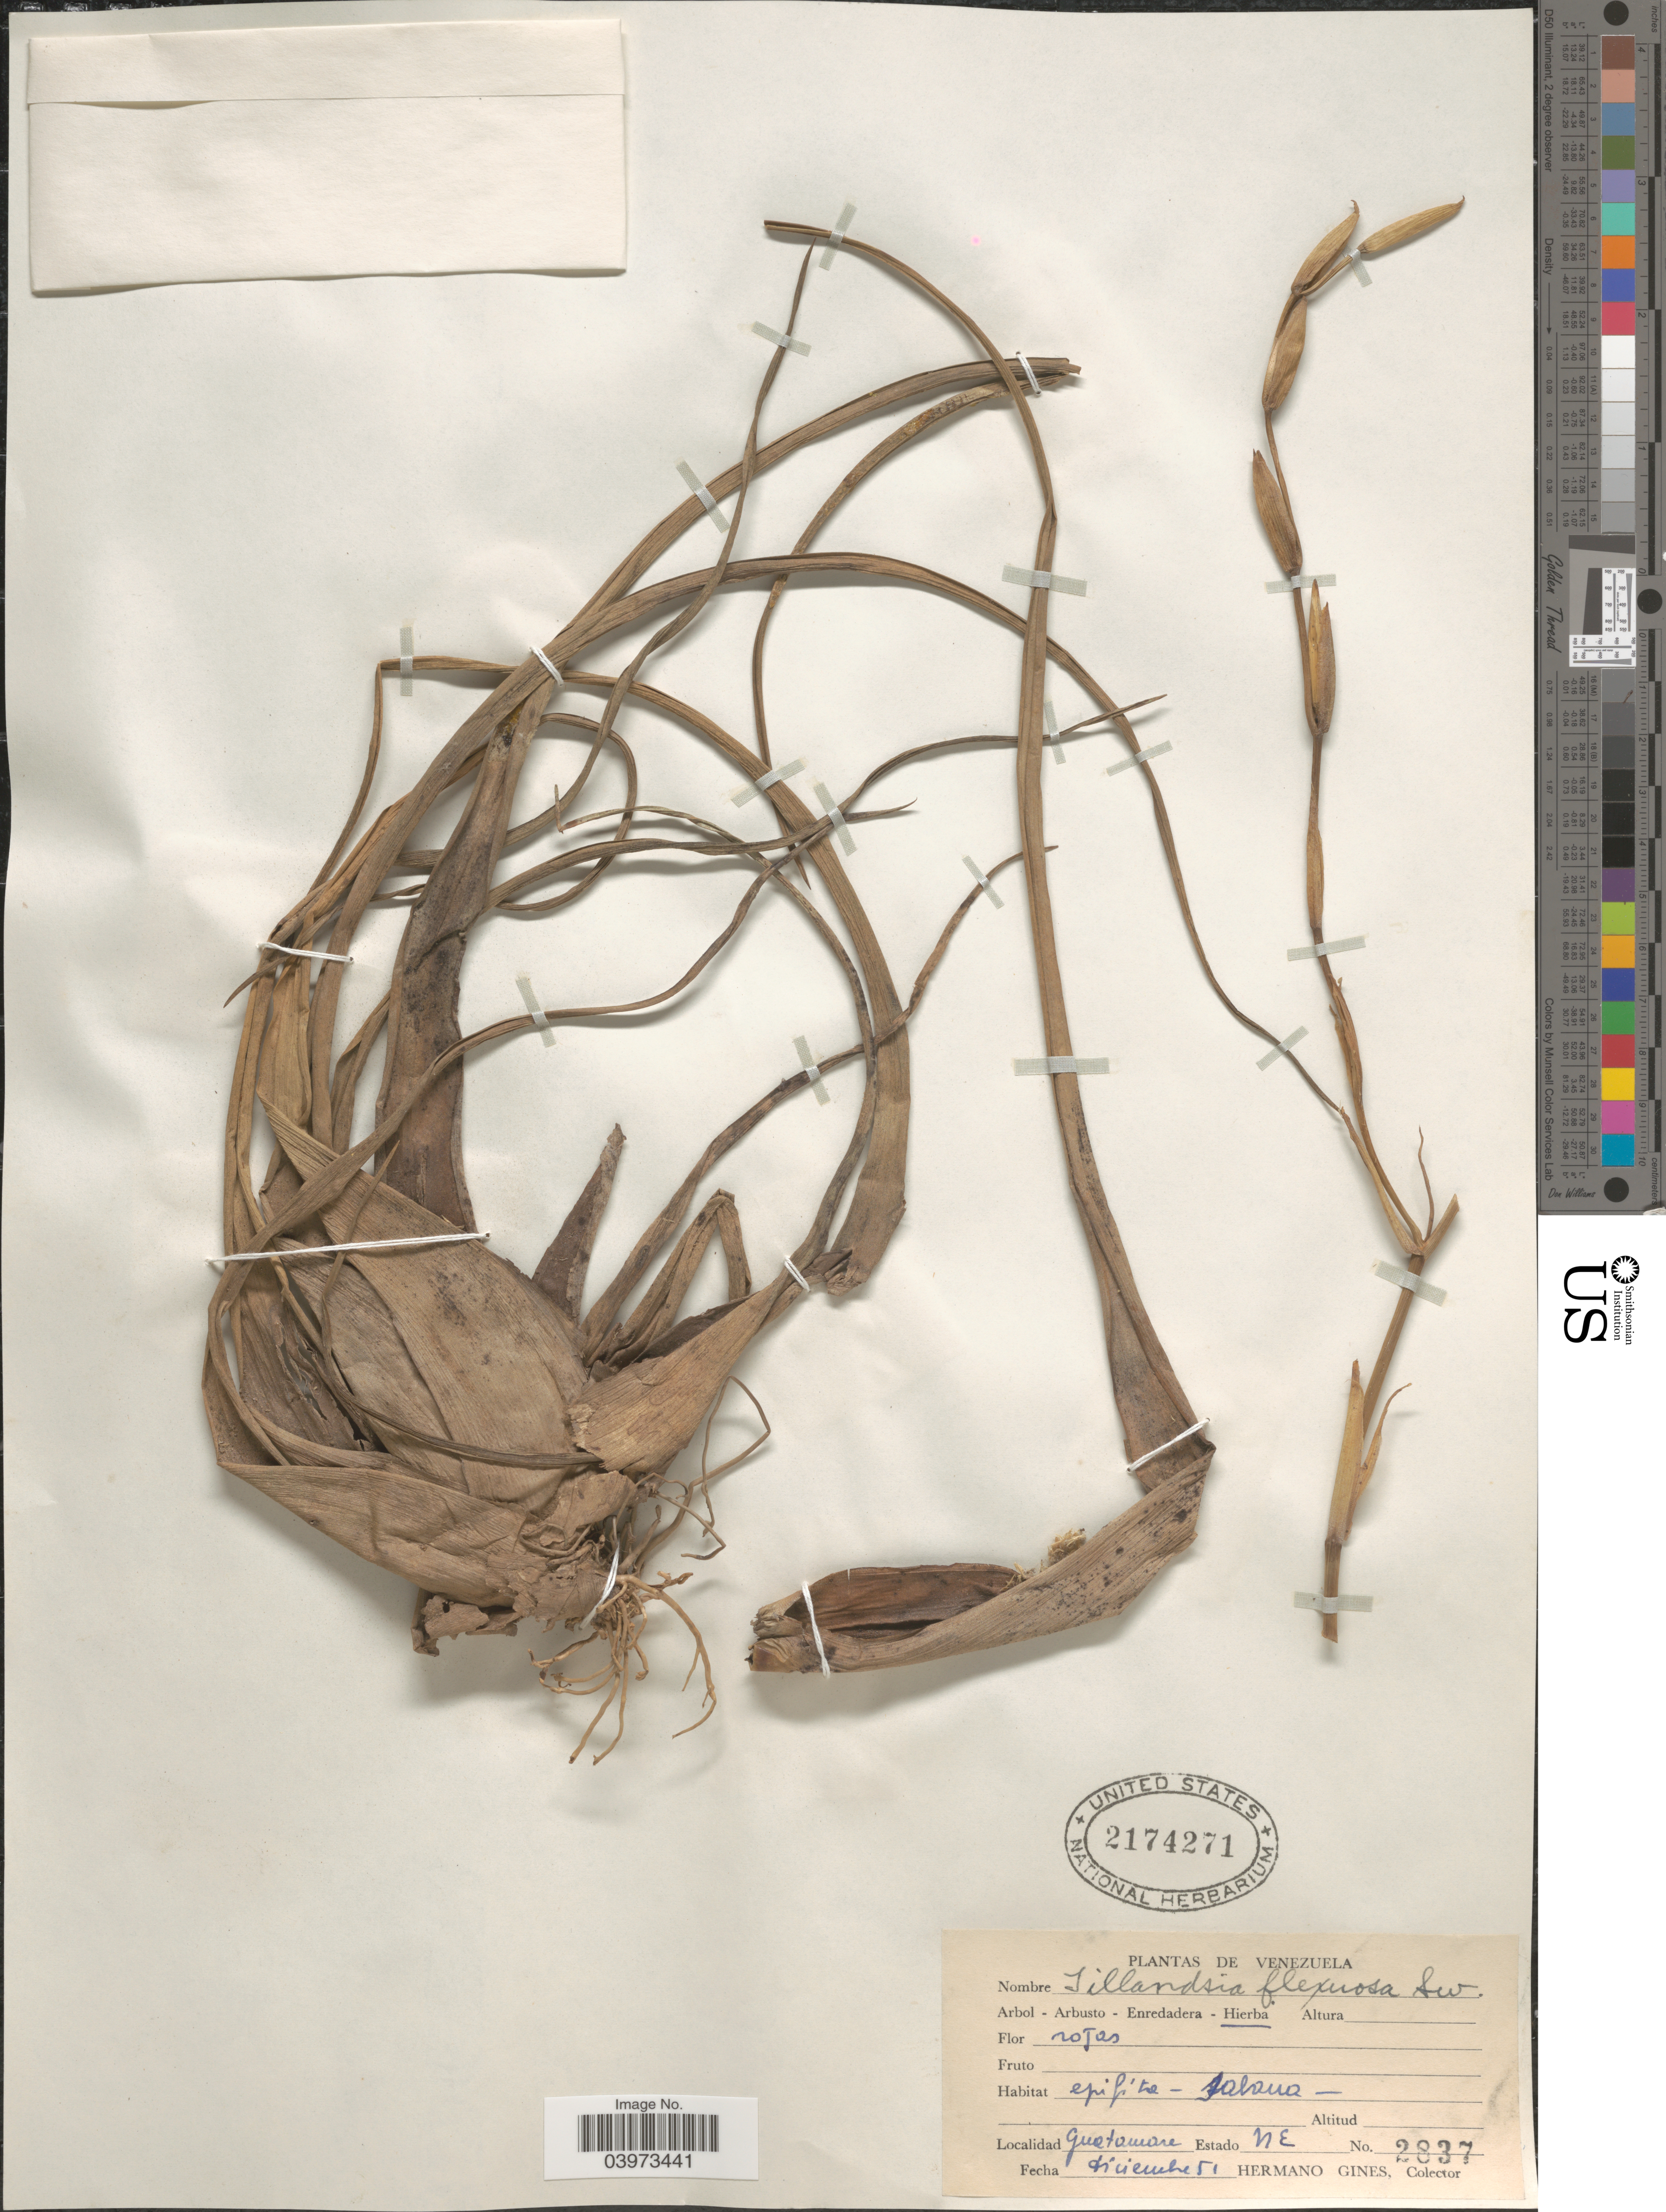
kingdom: Plantae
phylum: Tracheophyta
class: Liliopsida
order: Poales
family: Bromeliaceae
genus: Tillandsia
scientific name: Tillandsia flexuosa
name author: Sw.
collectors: Bro. Gines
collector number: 2837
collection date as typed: Transcribed d/m/y: /12/51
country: Venezuela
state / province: Nueva Esparta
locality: Guetamare.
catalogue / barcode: US 2174271